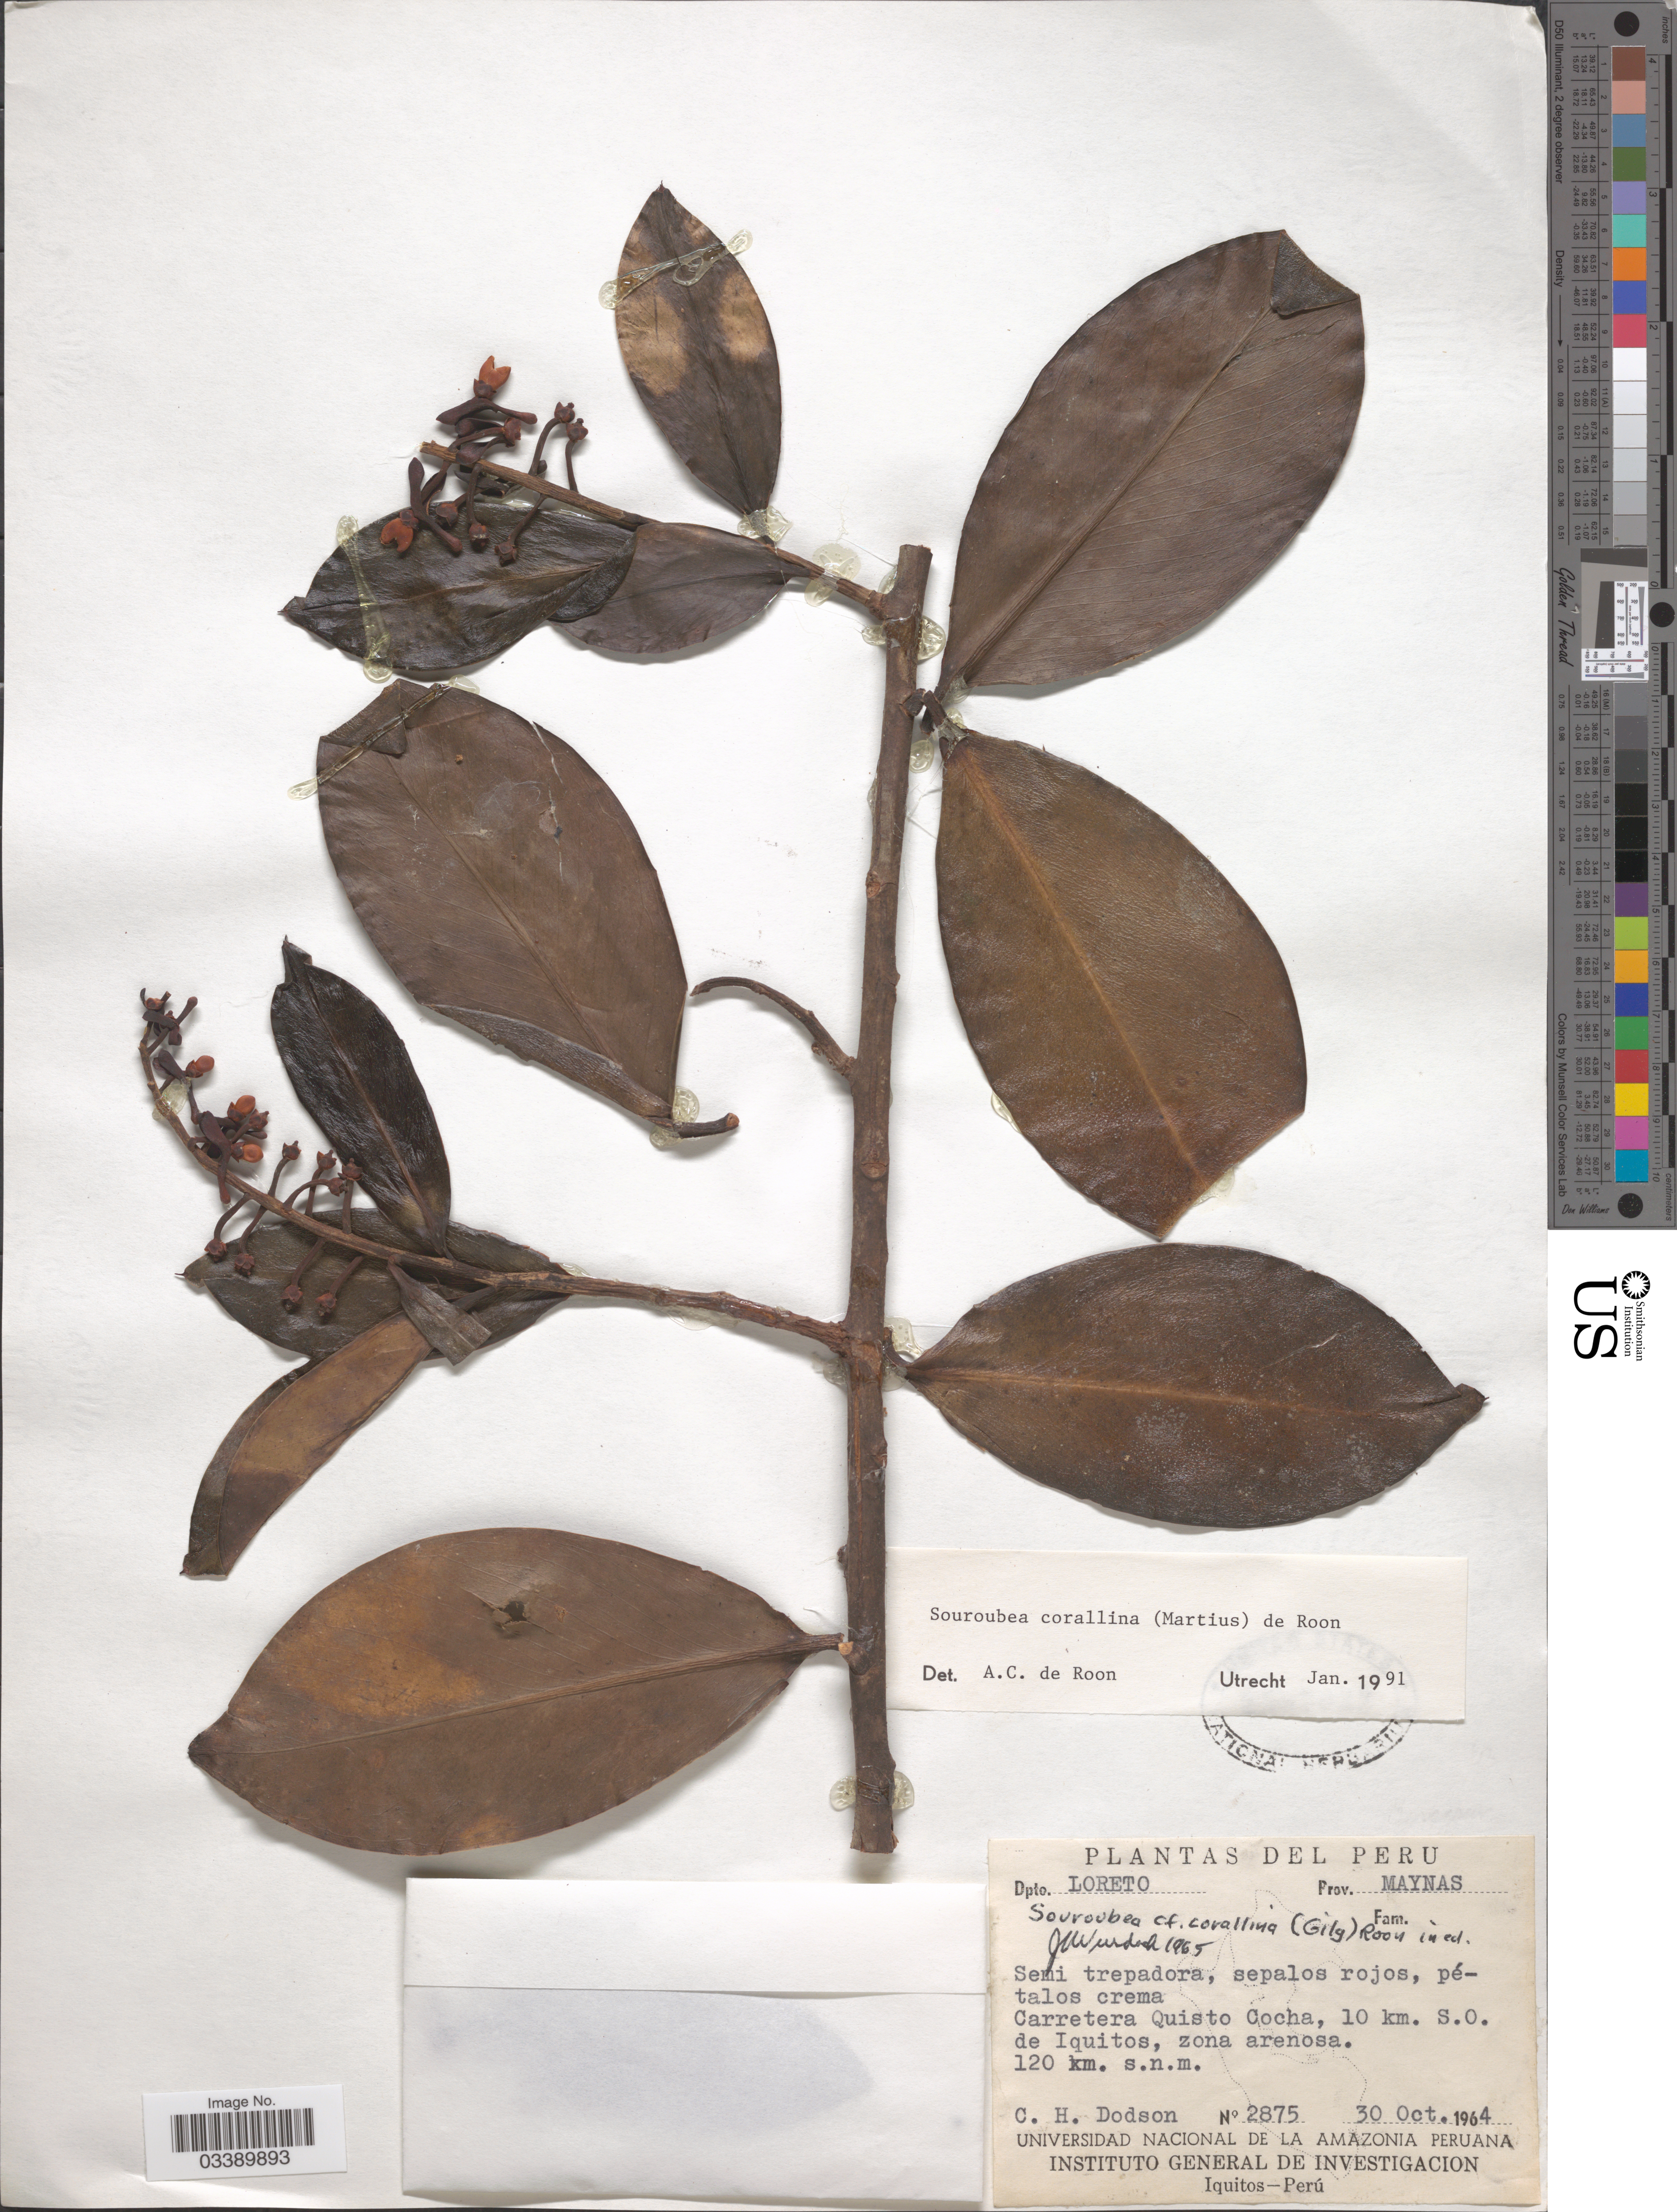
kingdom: Plantae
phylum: Tracheophyta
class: Magnoliopsida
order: Ericales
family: Marcgraviaceae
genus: Souroubea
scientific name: Souroubea corallina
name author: (Mart.) de Roon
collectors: C. H. Dodson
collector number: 2875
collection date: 1964-10-30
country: Peru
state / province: Loreto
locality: Dpto. Loreto, Prov. Maynas. Carretera Quisto Cocha, 10 km. S.O. de Iquitos, zona arenosa.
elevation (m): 120